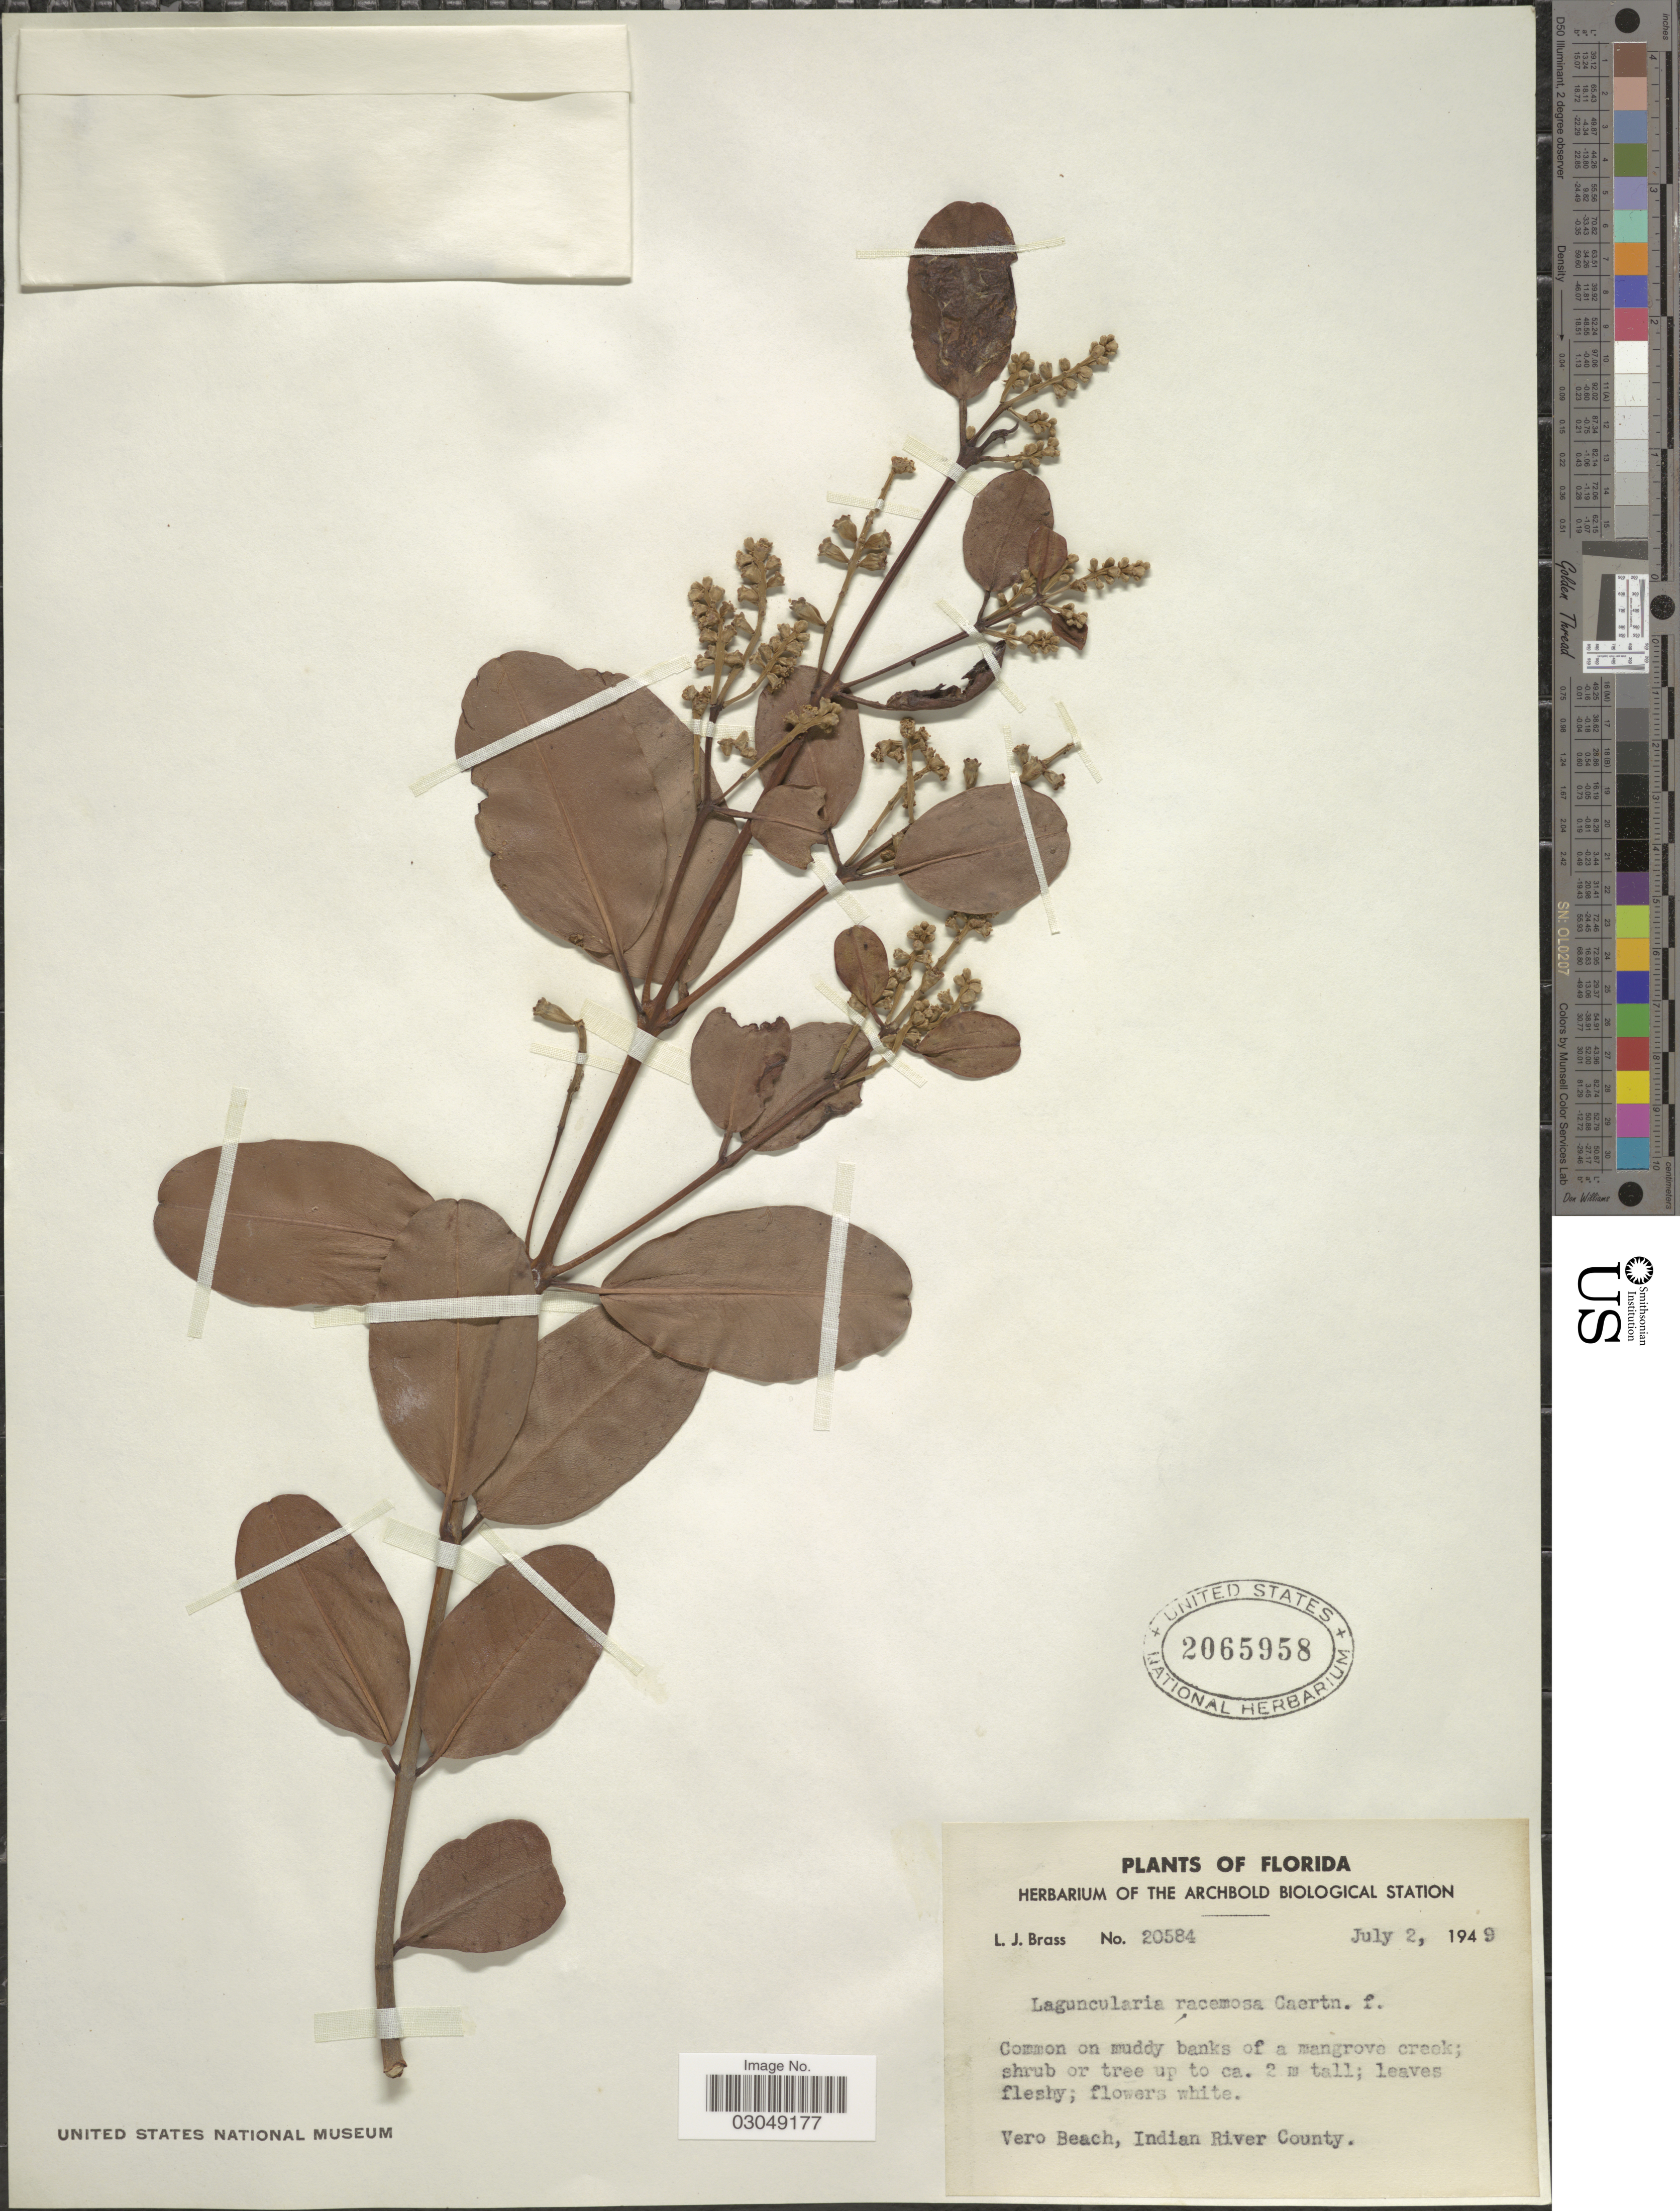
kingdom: Plantae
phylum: Tracheophyta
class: Magnoliopsida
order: Myrtales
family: Combretaceae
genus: Laguncularia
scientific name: Laguncularia racemosa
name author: (L.) C.F. Gaertn.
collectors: L. J. Brass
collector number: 20584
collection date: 1949-07-02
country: United States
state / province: Florida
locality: Vero Beach, Indian River County.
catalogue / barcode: US 2065958